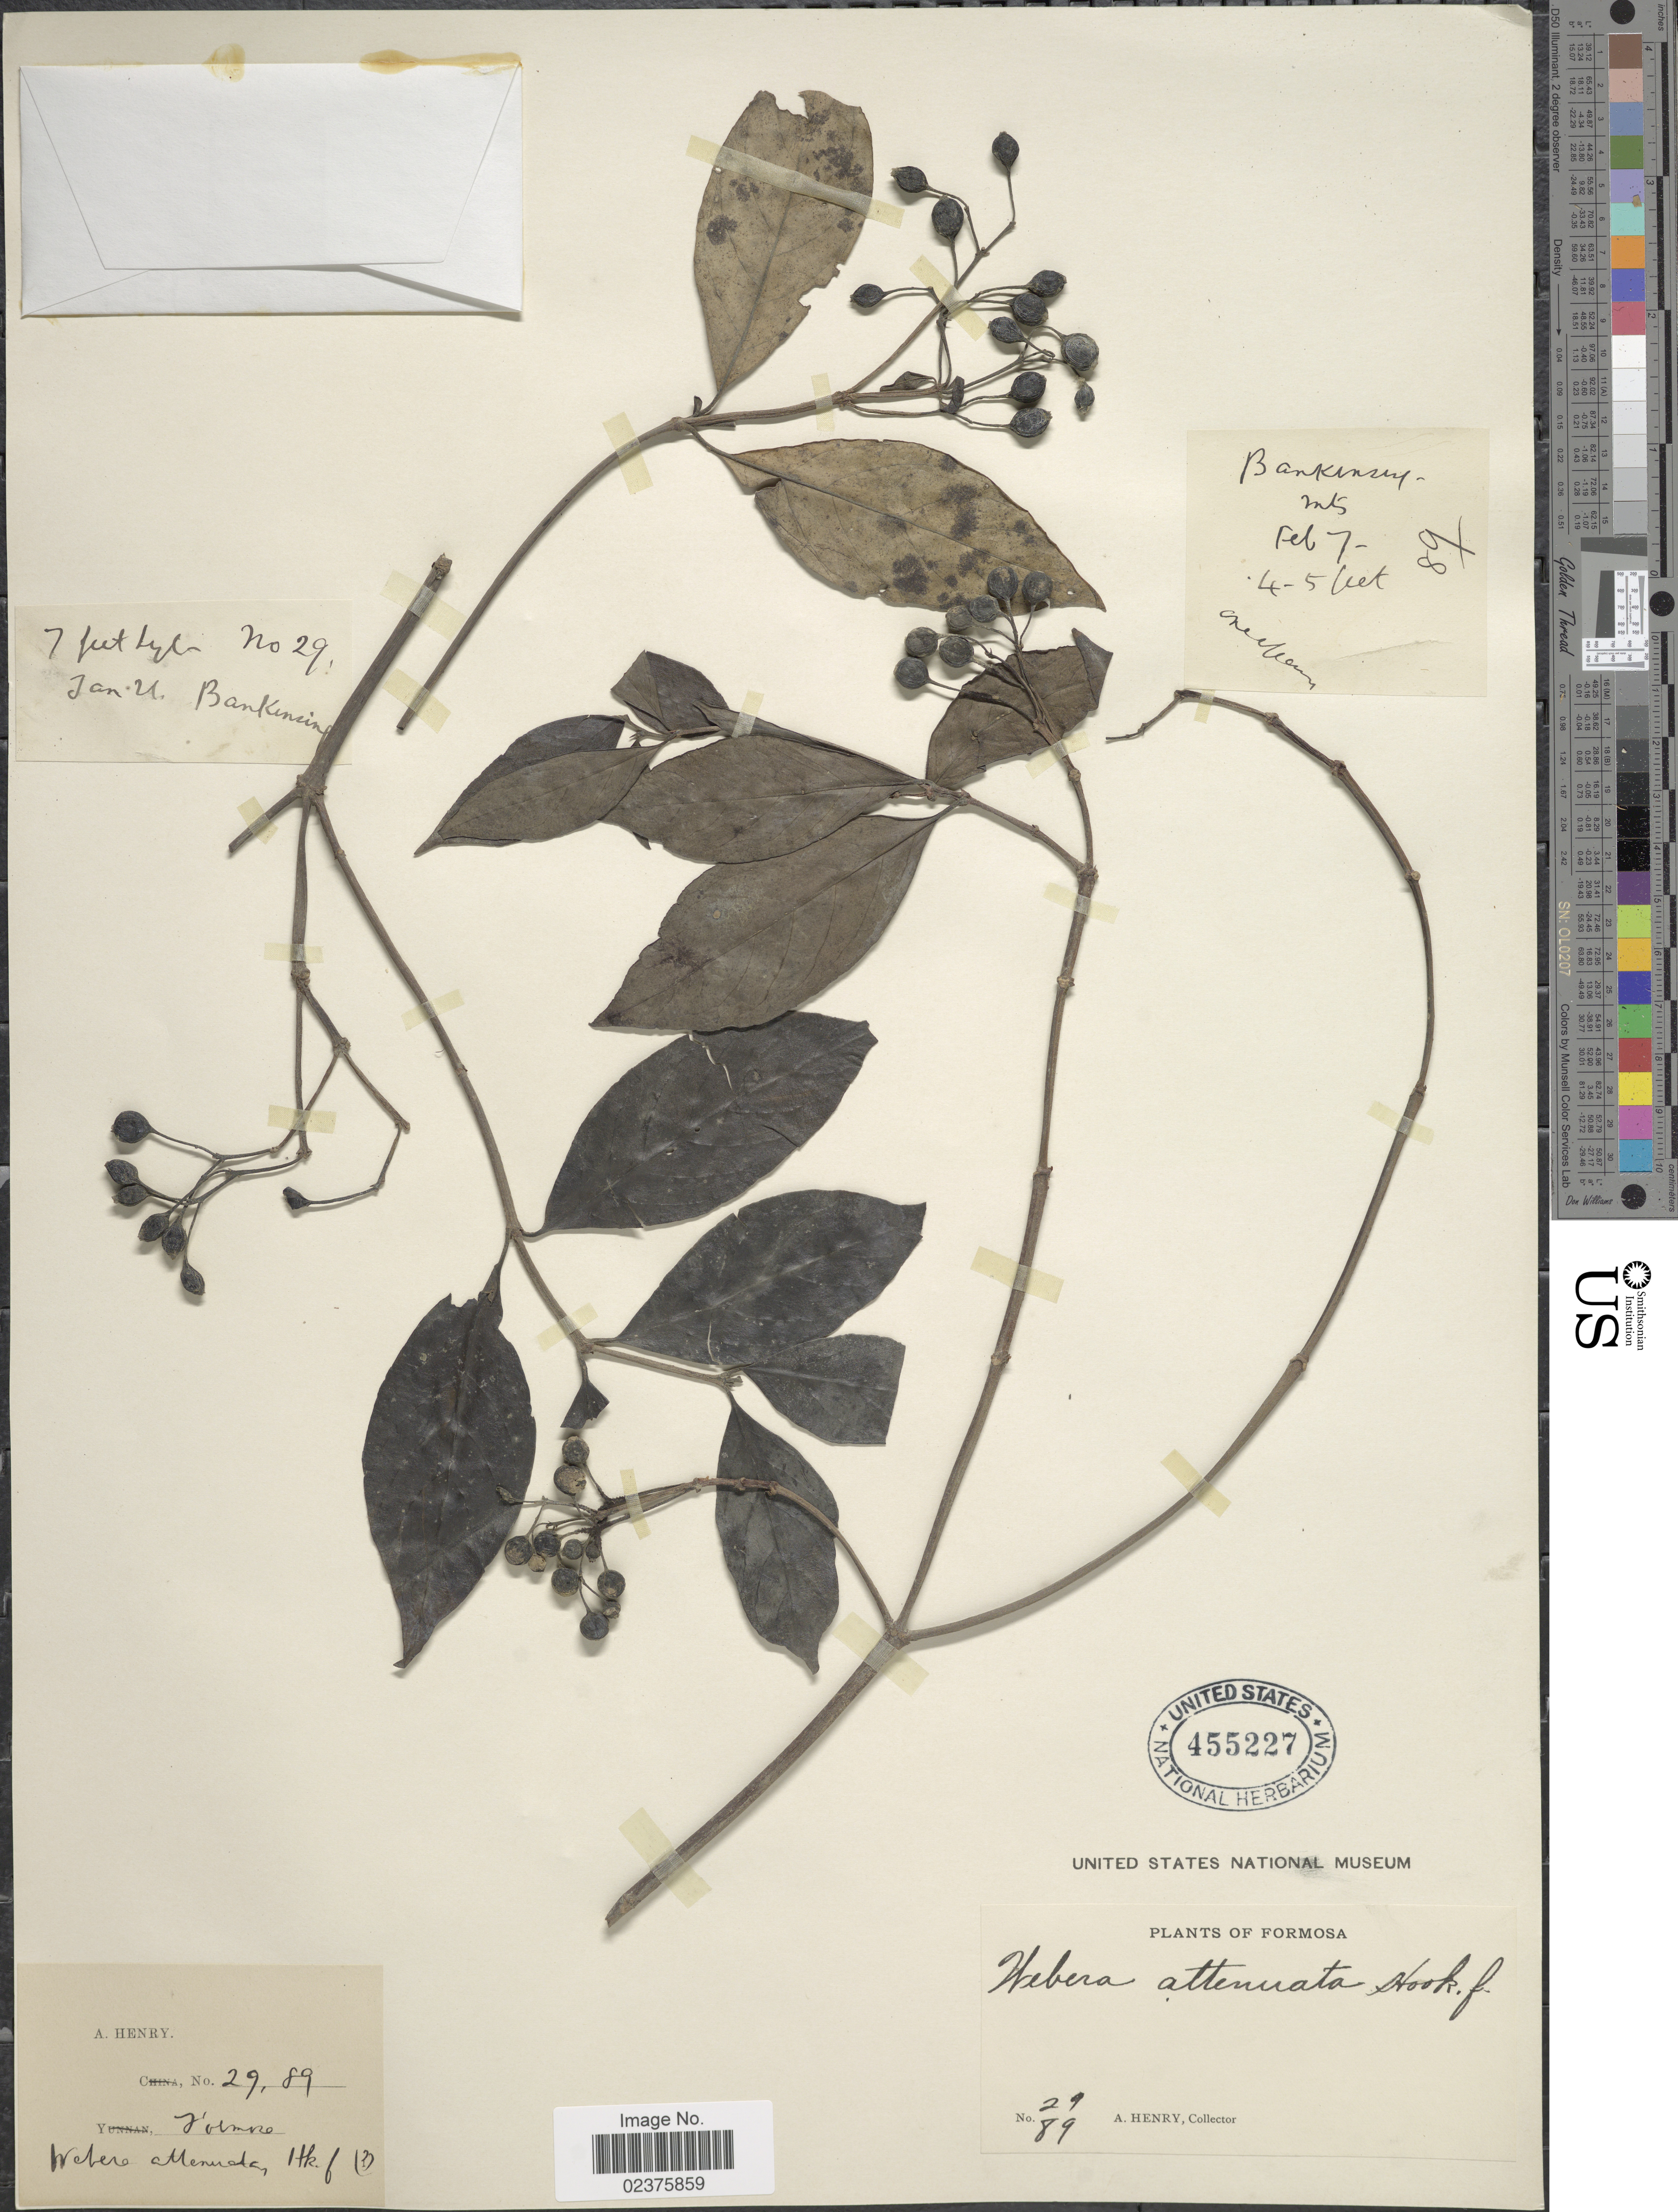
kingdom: Plantae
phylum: Tracheophyta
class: Magnoliopsida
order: Gentianales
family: Rubiaceae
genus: Tarenna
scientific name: Tarenna attenuata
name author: (Hook. f.) Hutchinson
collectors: A. Henry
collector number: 2989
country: Taiwan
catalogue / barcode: US 455227